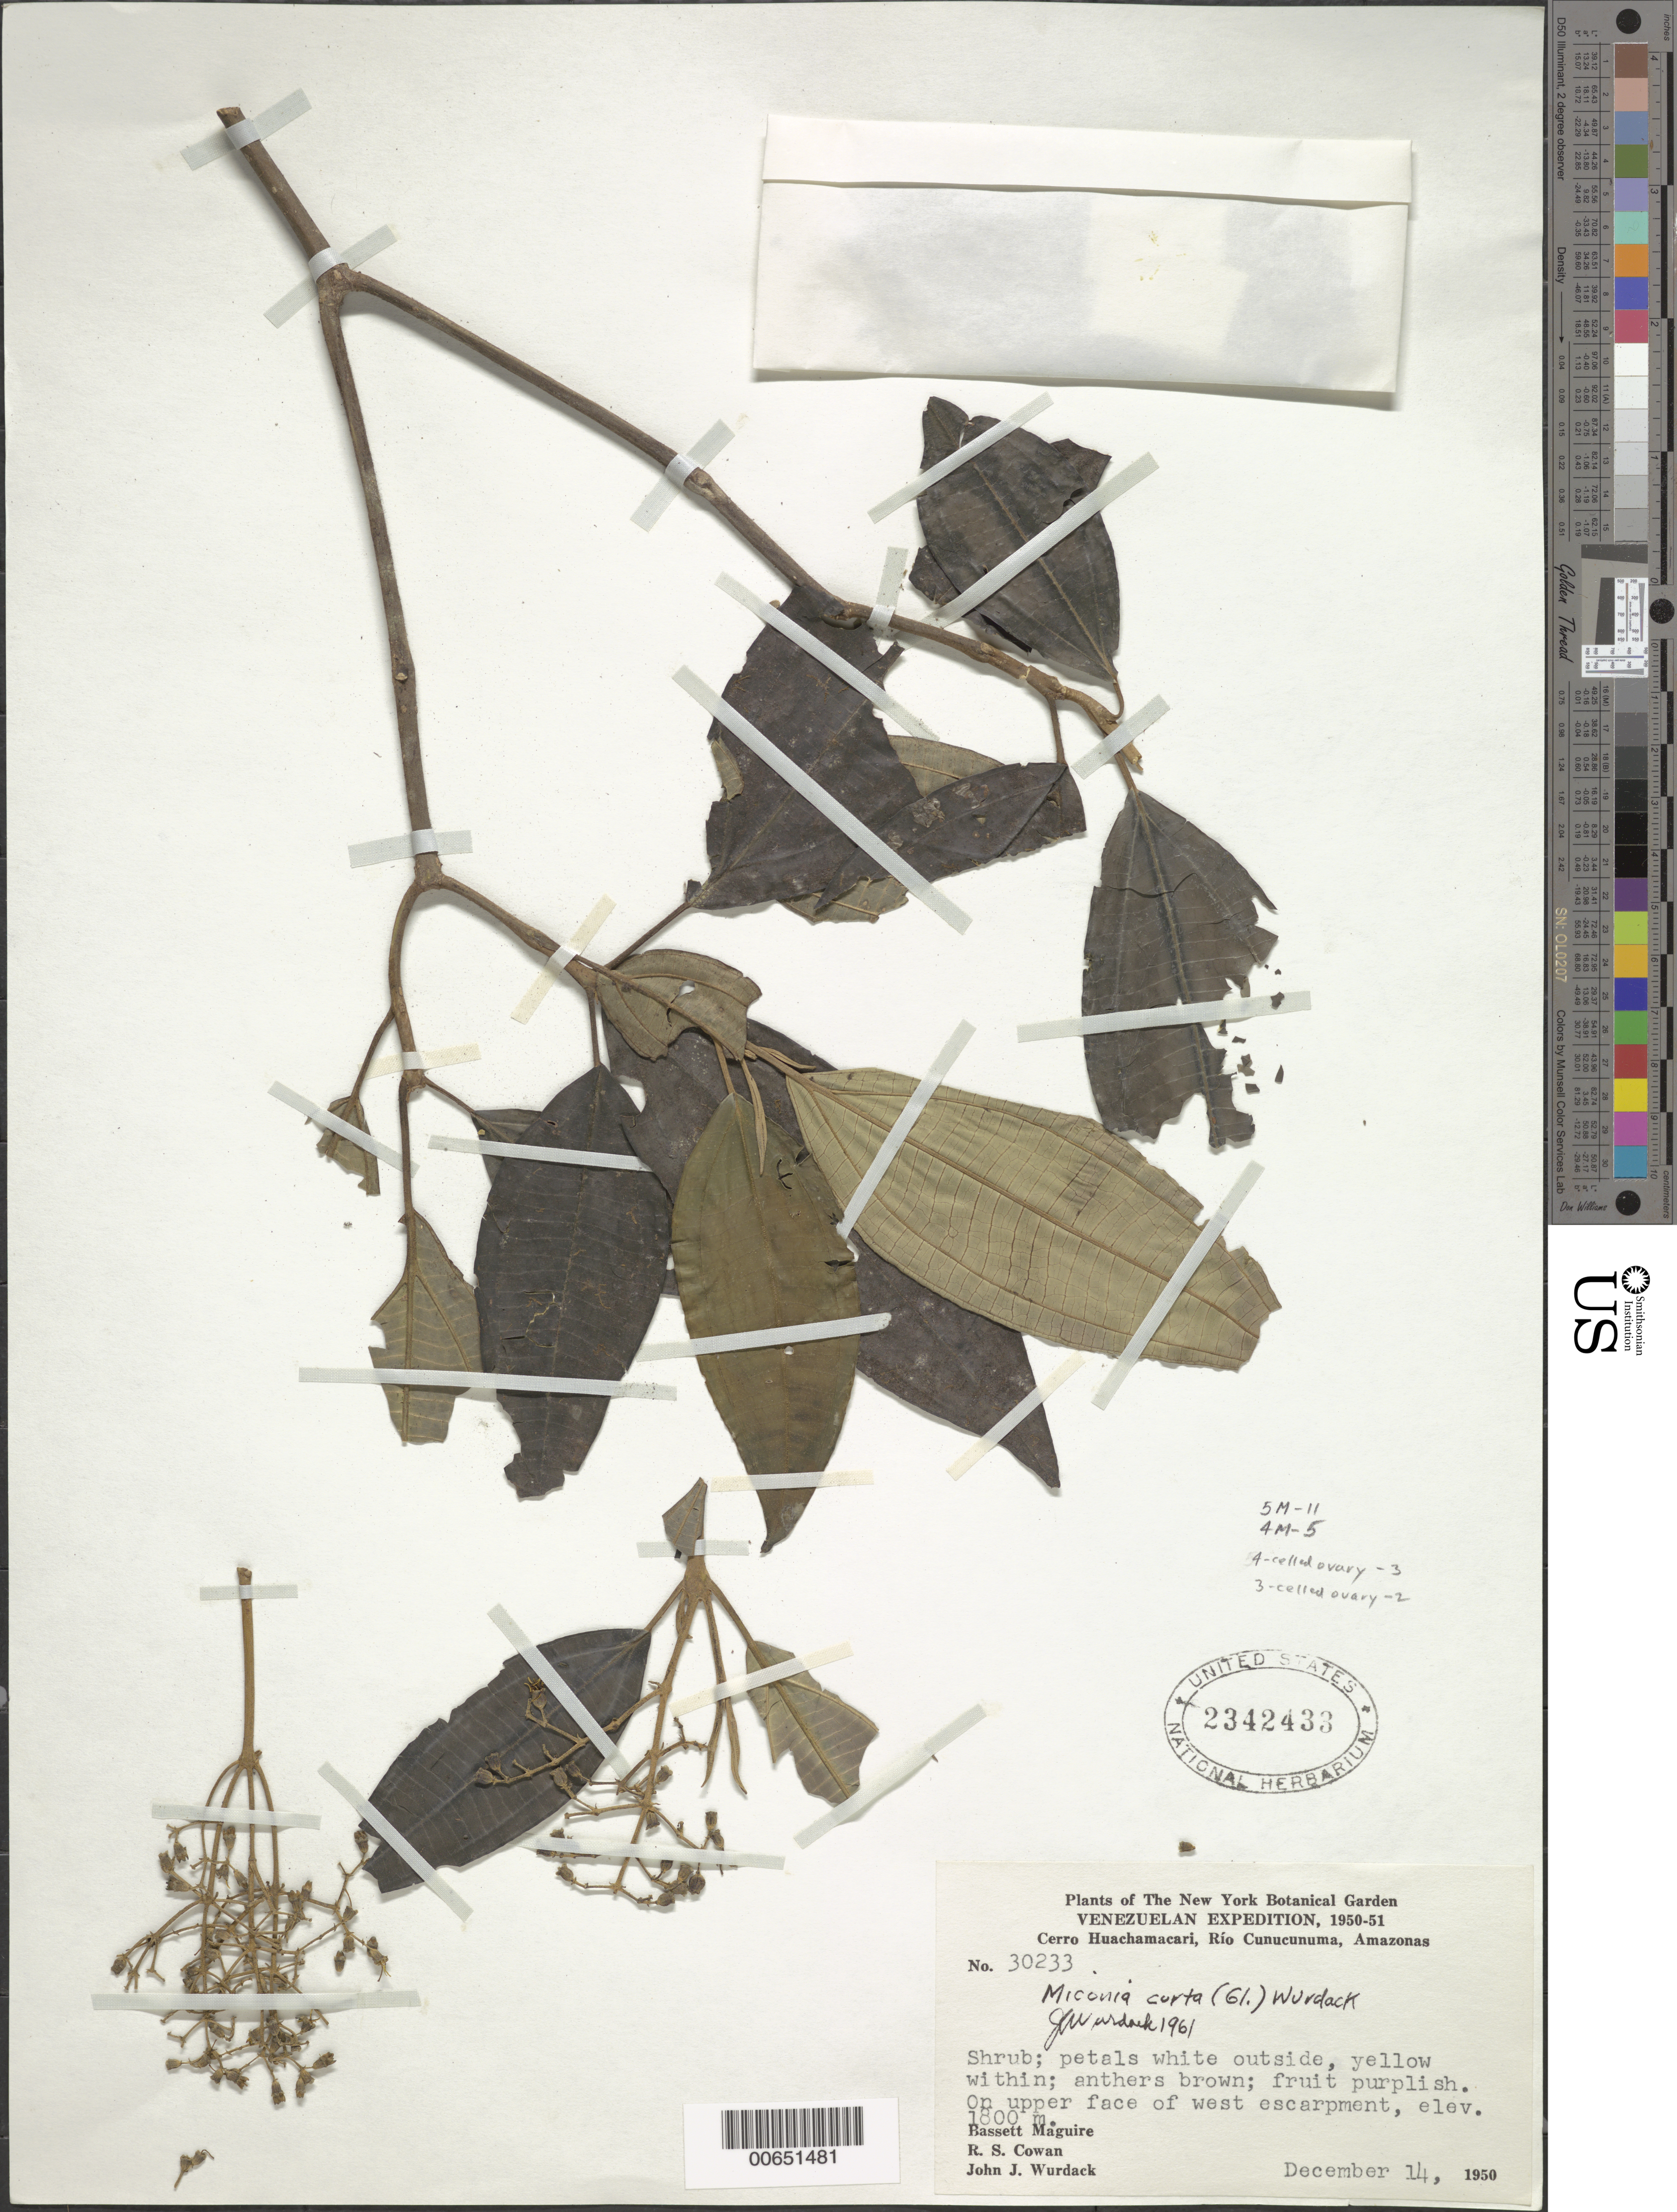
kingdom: Plantae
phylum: Tracheophyta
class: Magnoliopsida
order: Myrtales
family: Melastomataceae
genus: Miconia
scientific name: Miconia curta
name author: (Gleason) Wurdack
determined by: Wurdack, John J., (US), US (UNITED STATES)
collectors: B. Maguire, R. S. Cowan & J. J. Wurdack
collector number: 30233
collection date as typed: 14-Dec-50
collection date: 1950-12-14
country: Venezuela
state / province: Amazonas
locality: Cerro Huachamacari, Río Cunucunuma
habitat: Upper face of west escarpment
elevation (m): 1800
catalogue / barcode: US 2342433